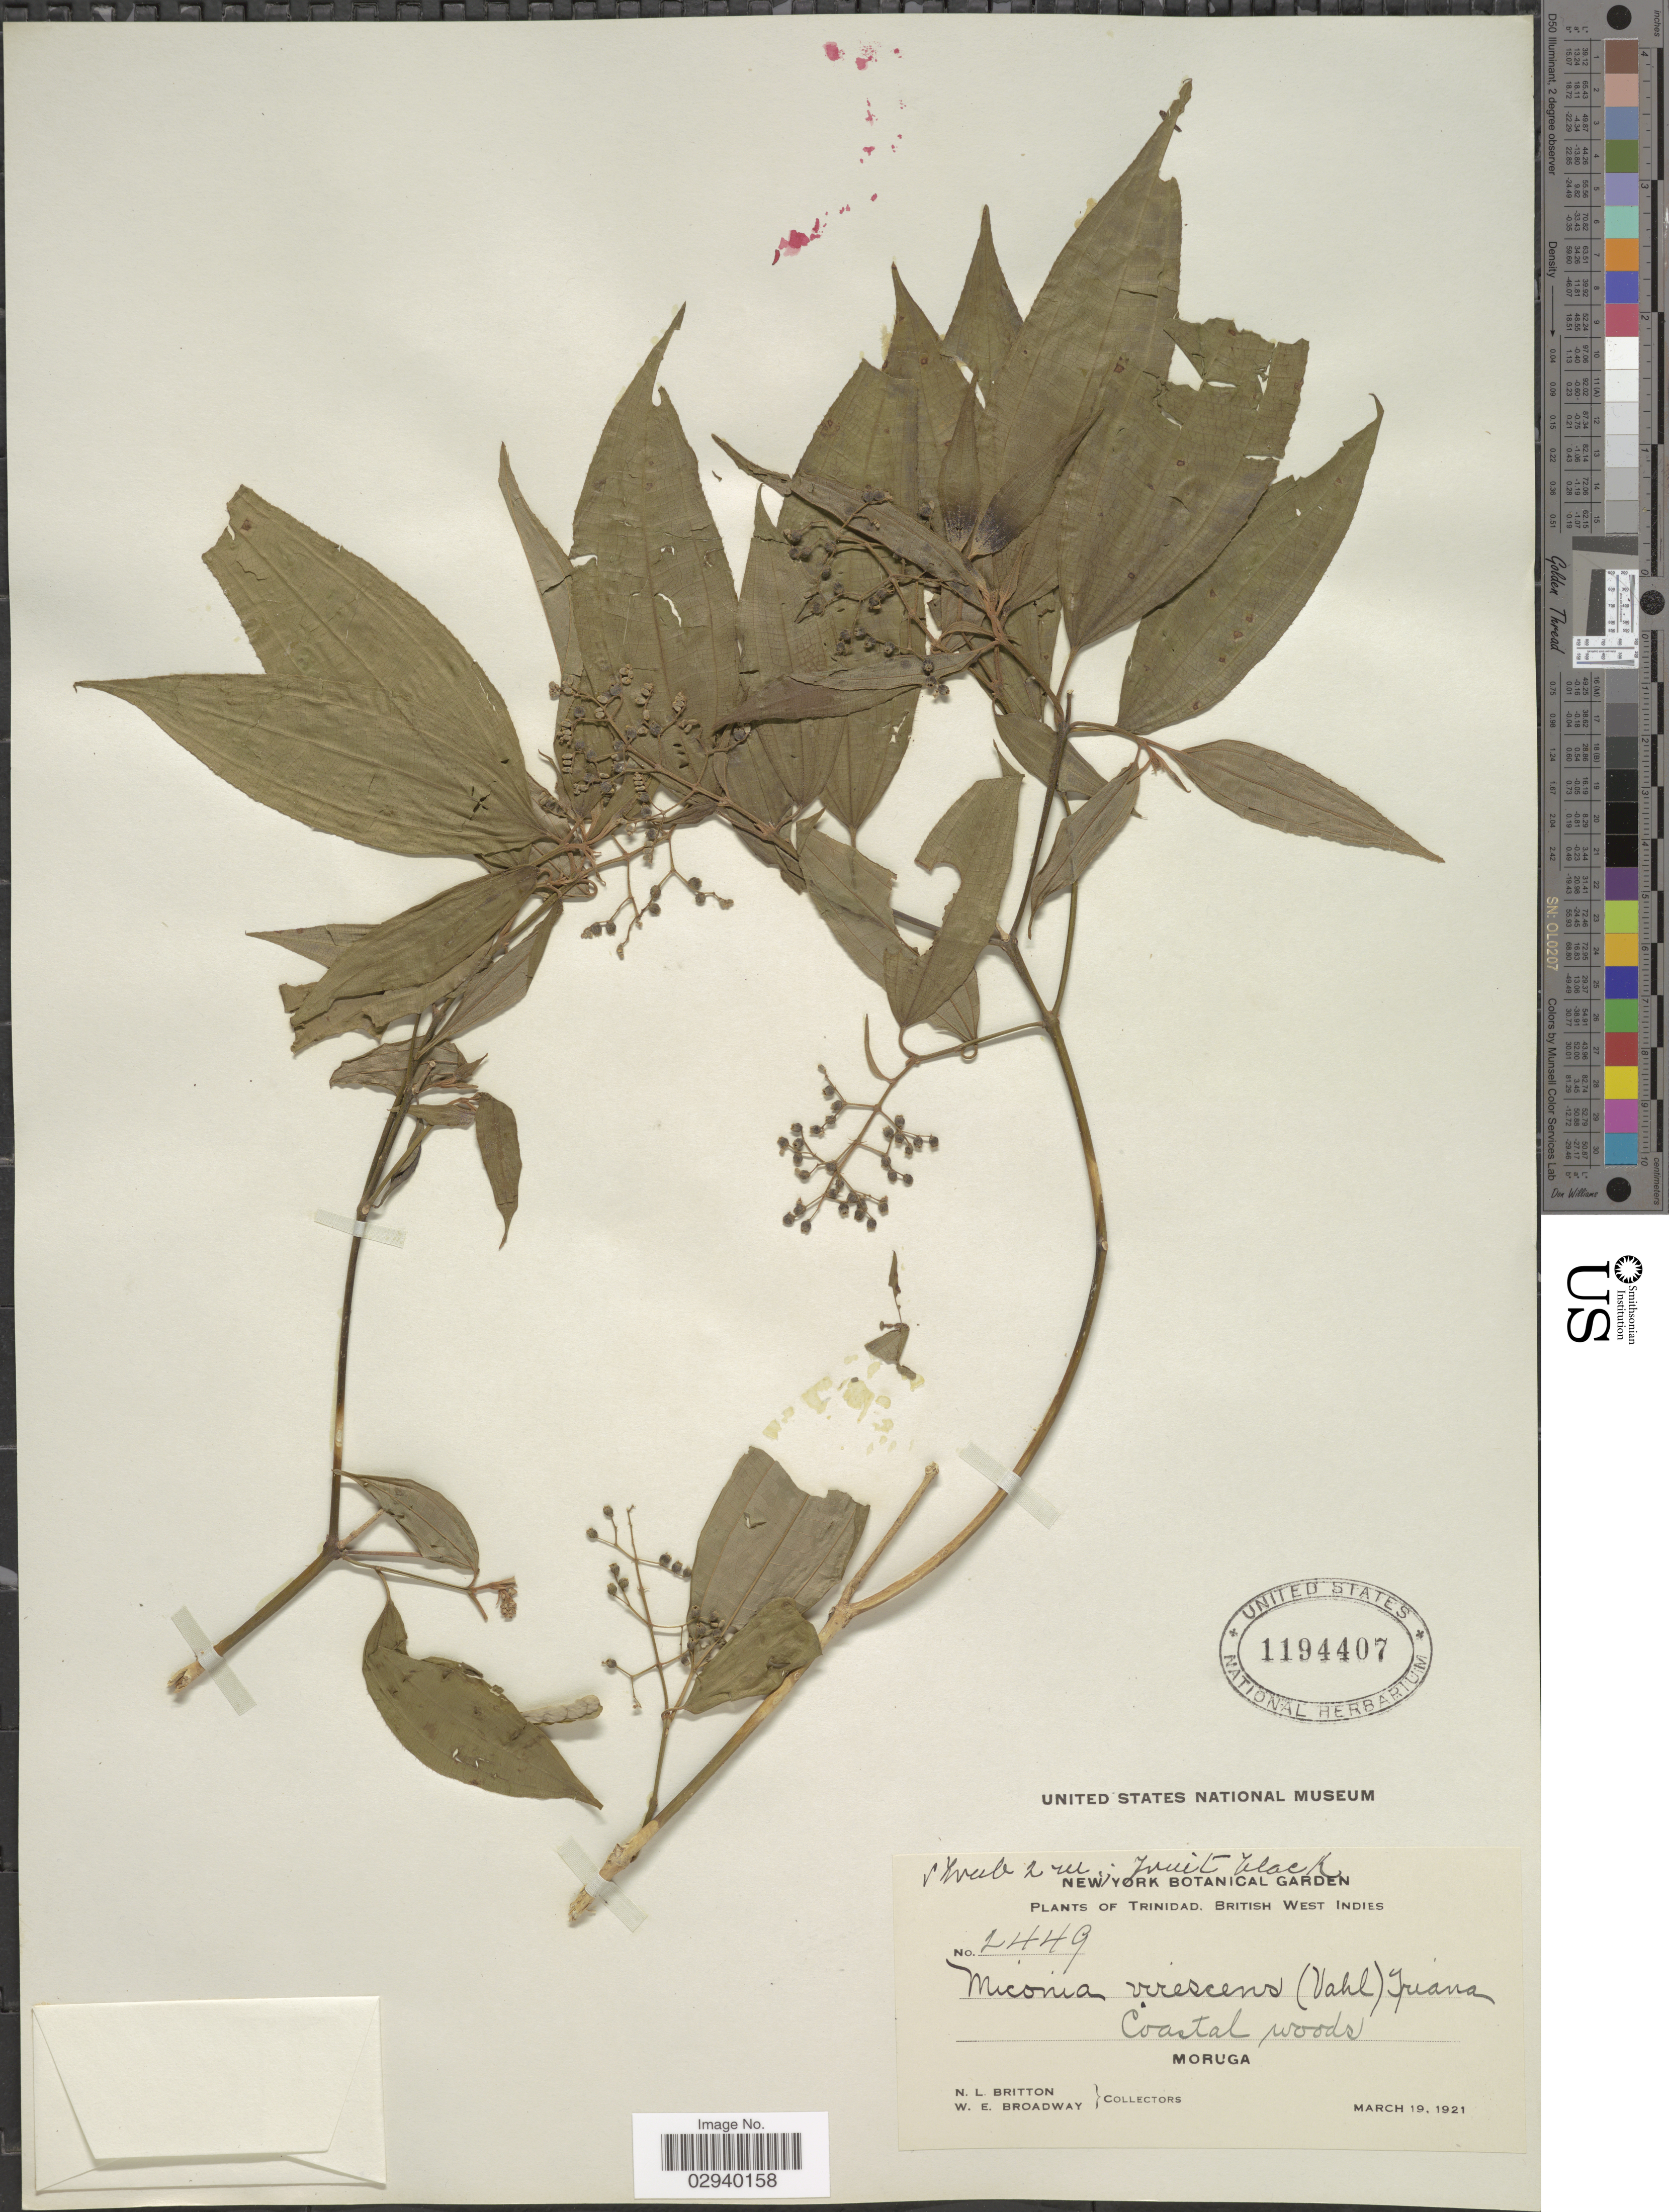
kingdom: Plantae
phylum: Tracheophyta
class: Magnoliopsida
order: Myrtales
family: Melastomataceae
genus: Miconia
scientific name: Miconia laevigata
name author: (L.) D. Don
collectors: N. Britton & W. E. Broadway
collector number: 2449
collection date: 1921-03-19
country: Trinidad and Tobago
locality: Trinidad, British West Indies. Moruga.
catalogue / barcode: US 1194407